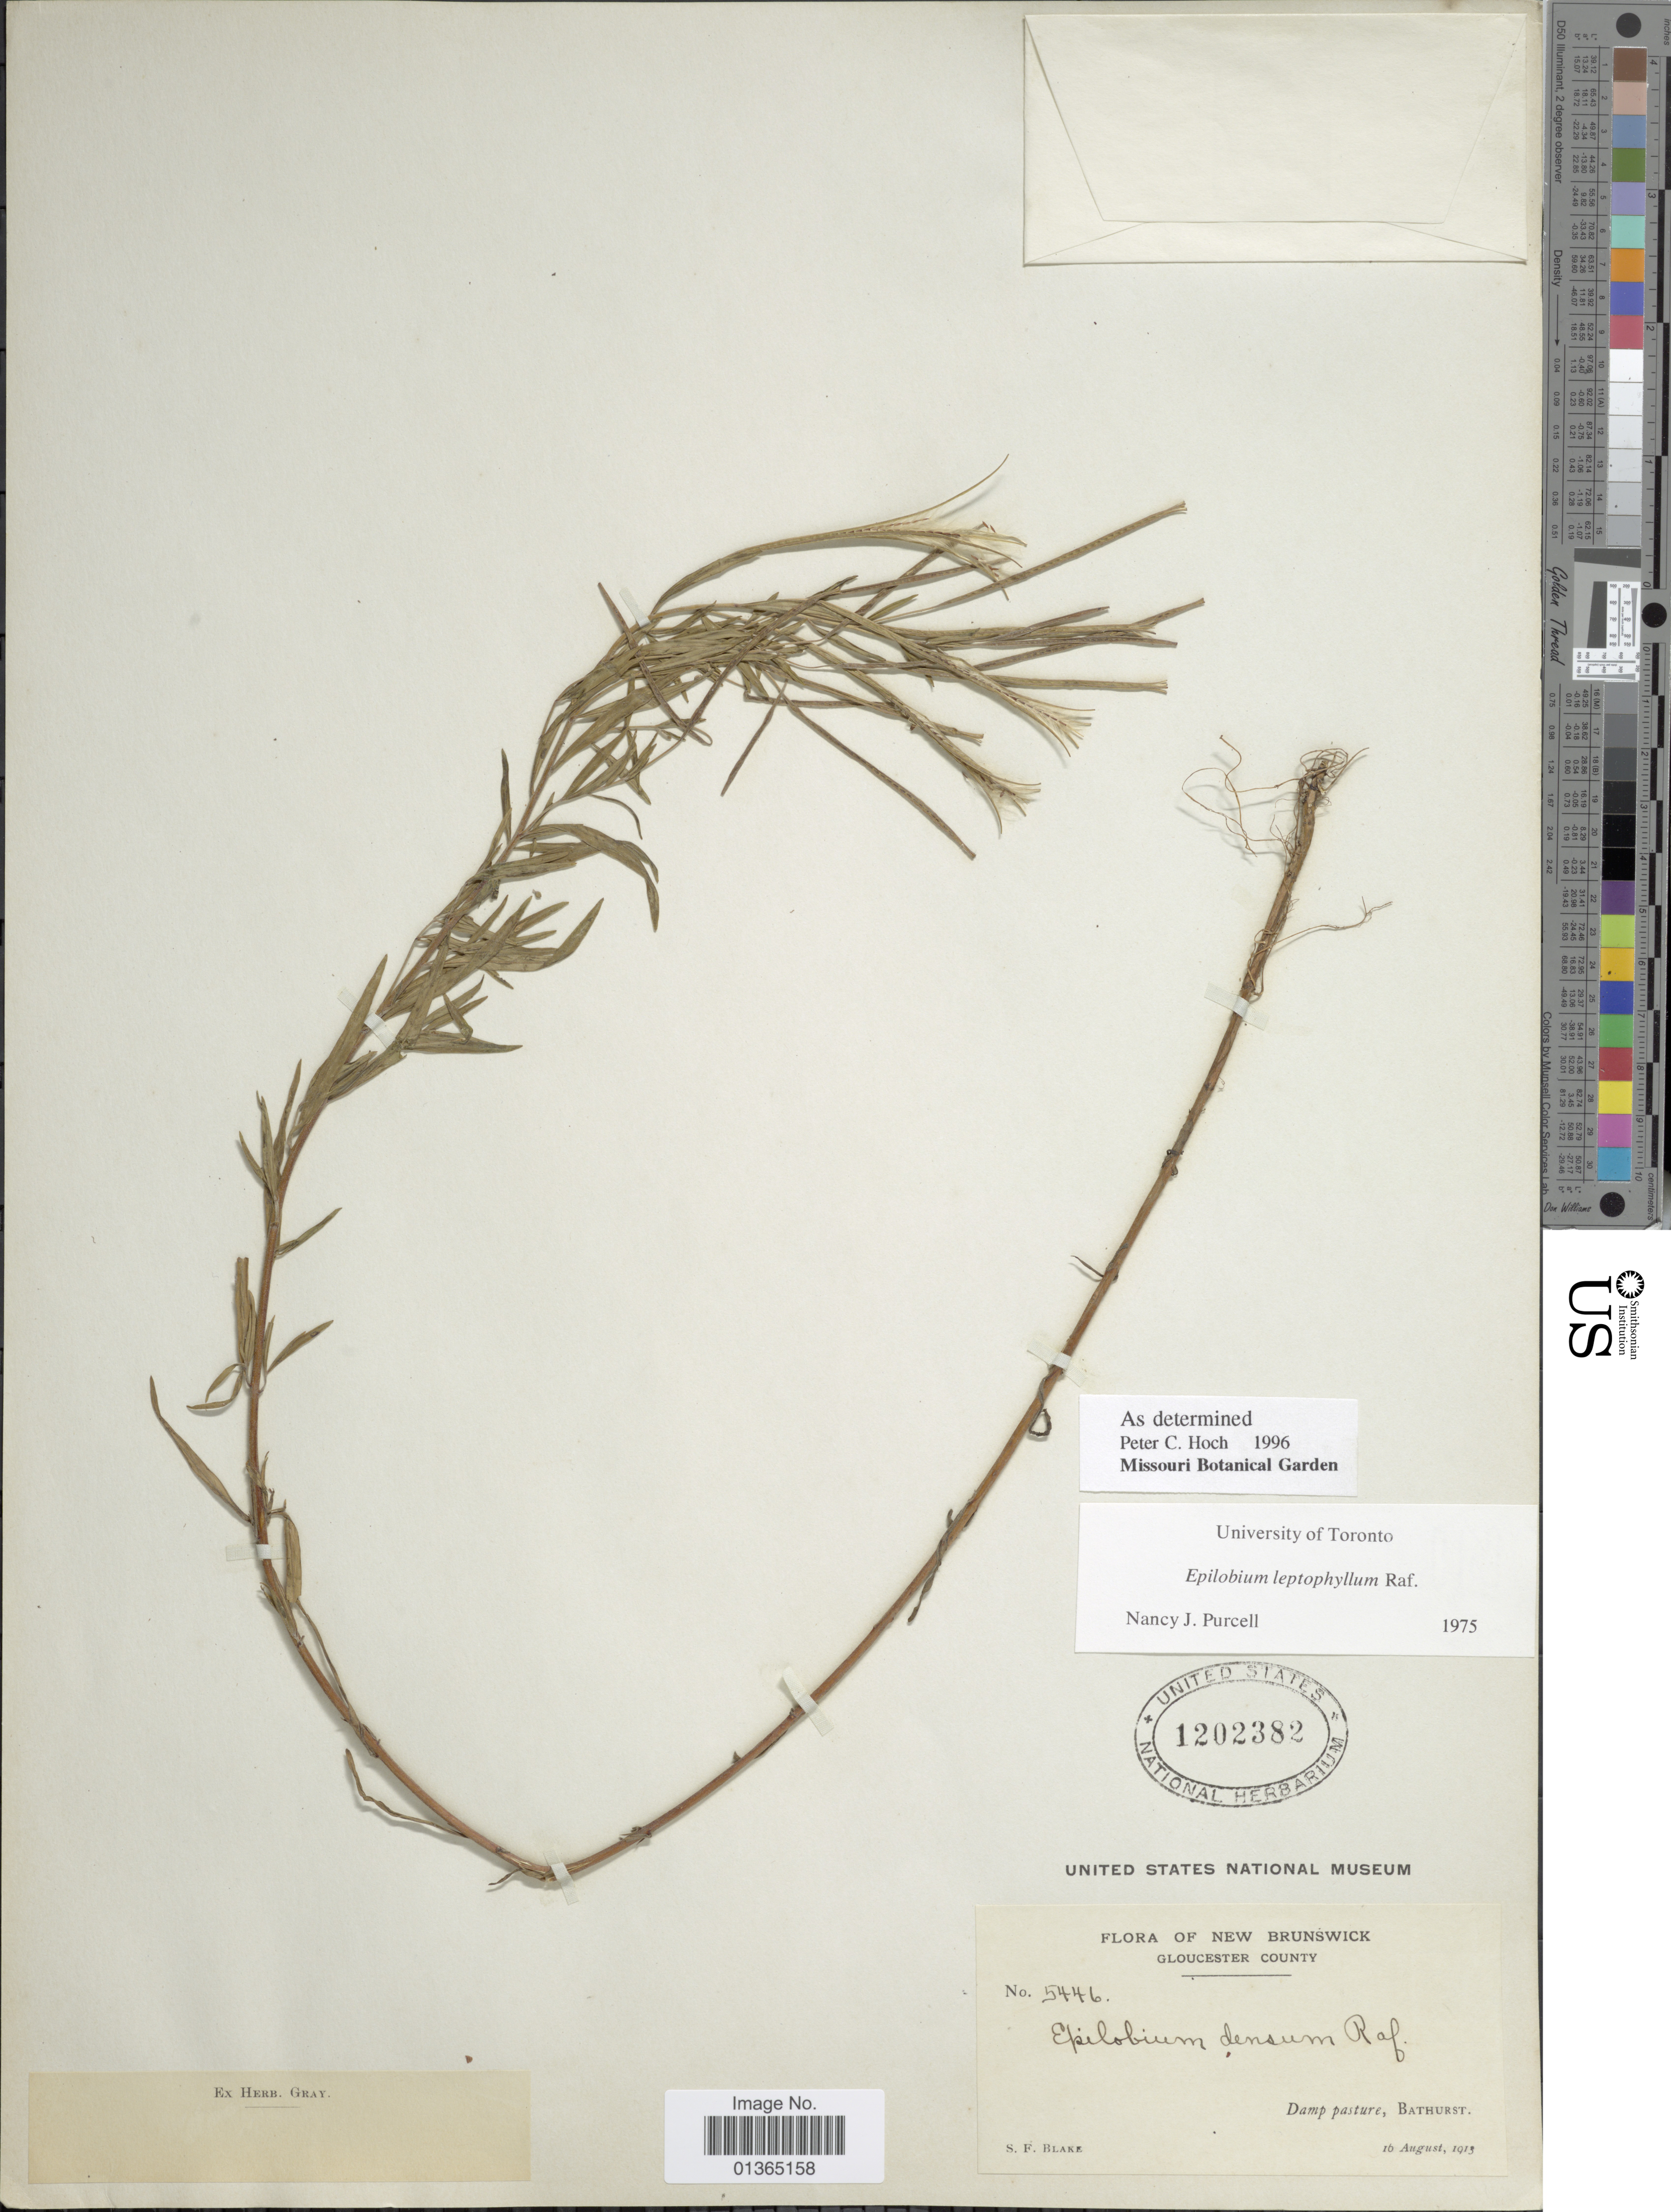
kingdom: Plantae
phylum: Tracheophyta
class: Magnoliopsida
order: Myrtales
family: Onagraceae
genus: Epilobium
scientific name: Epilobium leptophyllum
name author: Raf.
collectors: S. Blake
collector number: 5446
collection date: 1913-08-16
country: Canada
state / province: New Brunswick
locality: Gloucester County. Damp pasture, Bathurst.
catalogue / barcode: US 1202382